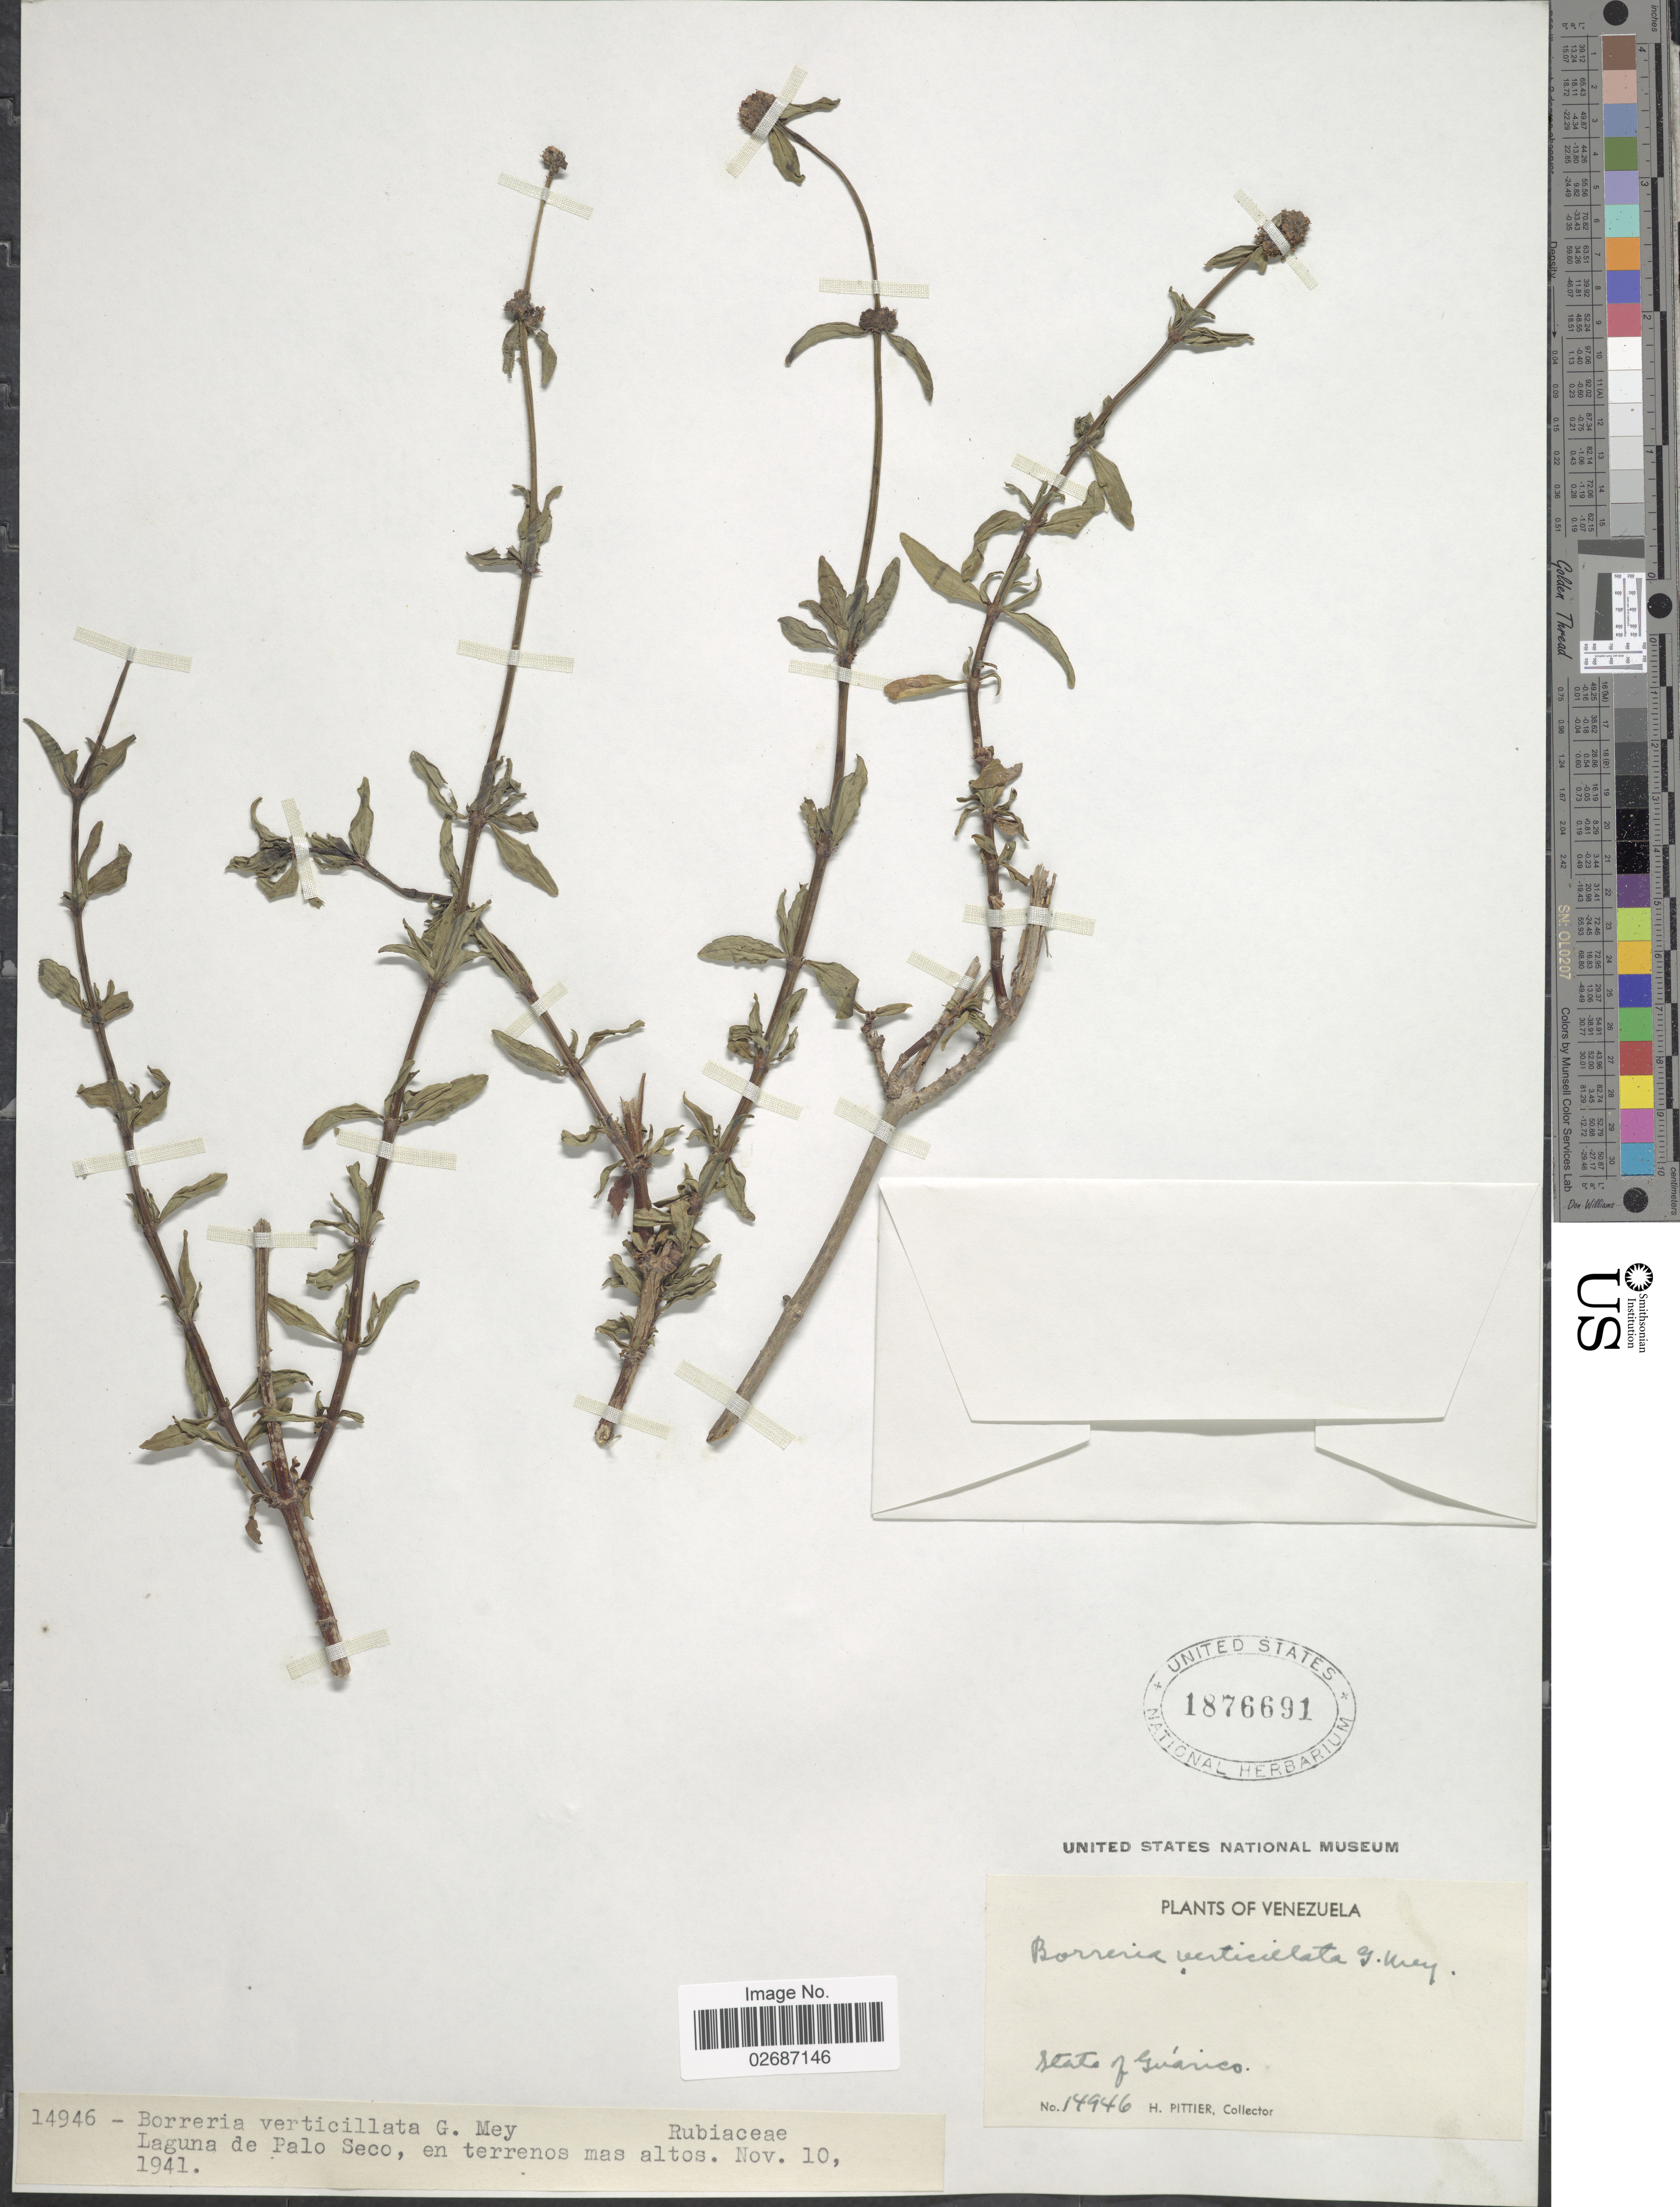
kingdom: Plantae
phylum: Tracheophyta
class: Magnoliopsida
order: Gentianales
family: Rubiaceae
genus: Borreria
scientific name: Borreria verticillata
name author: (L.) G. Mey.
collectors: H. F. Pittier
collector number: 14946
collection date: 1941-11-10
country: Venezuela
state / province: Guárico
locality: Laguna de Palo Seco, en terrenos mas altos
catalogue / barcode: US 1876691